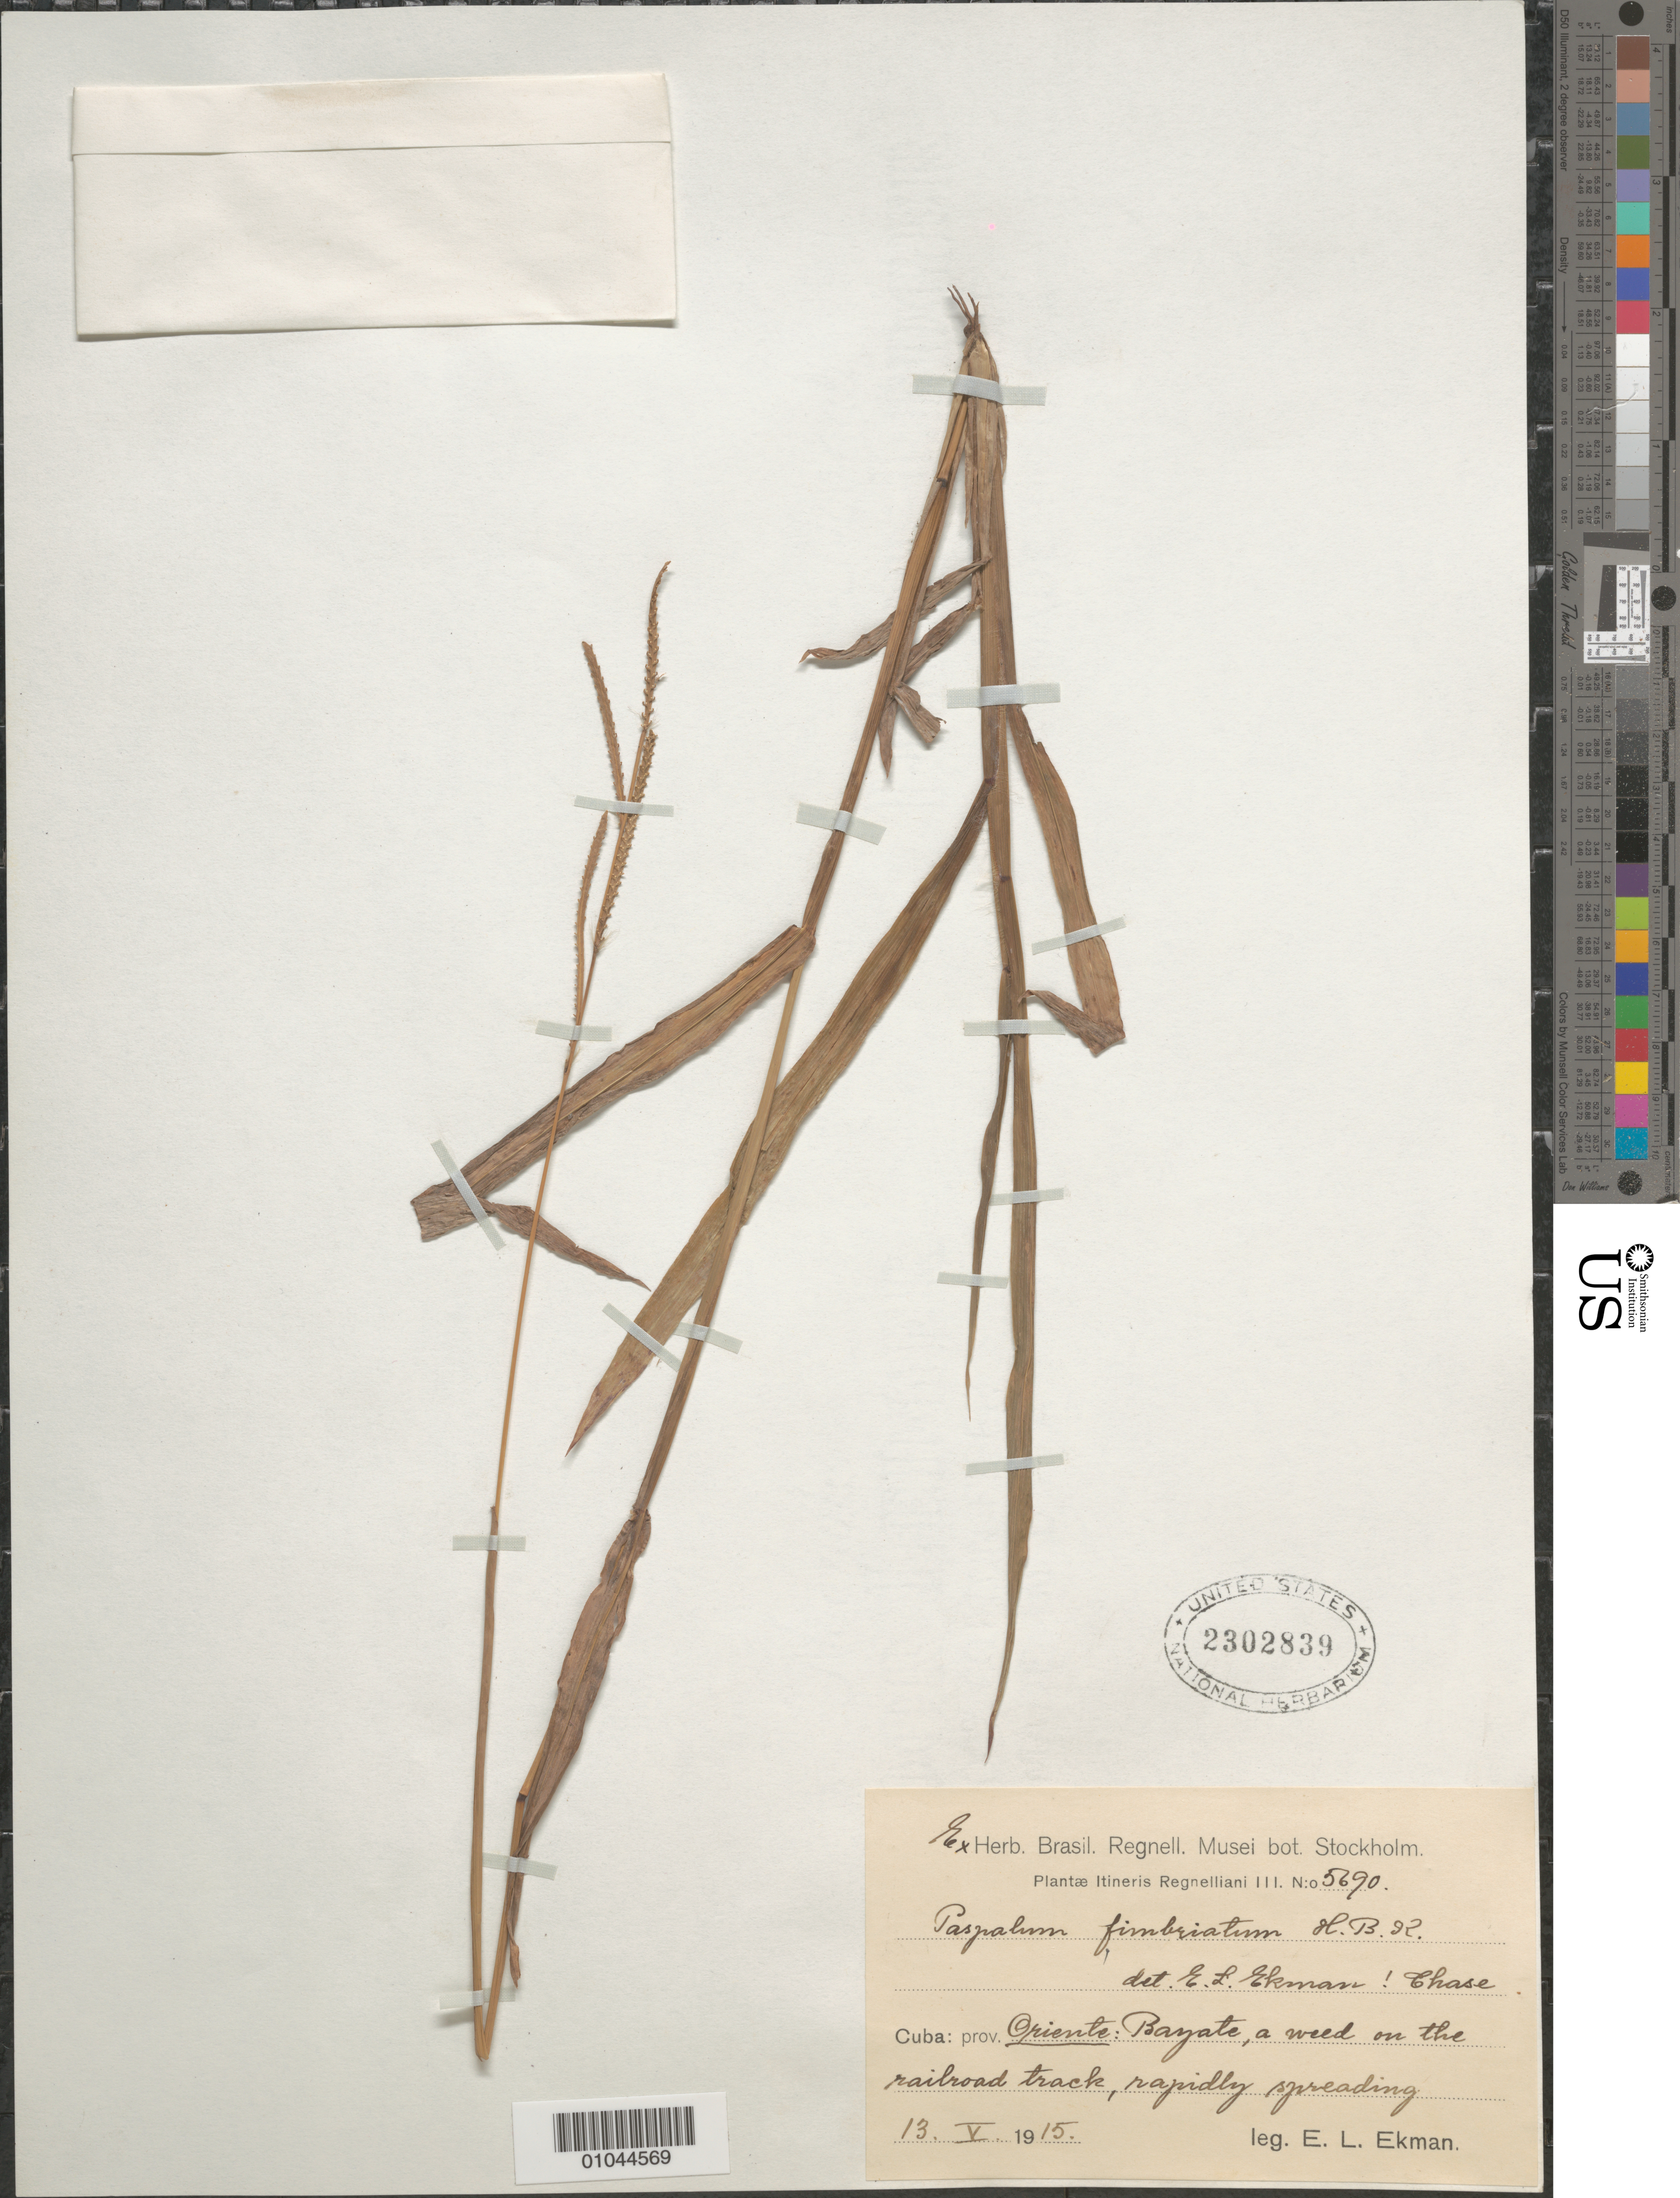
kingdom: Plantae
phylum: Tracheophyta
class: Liliopsida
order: Poales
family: Poaceae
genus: Paspalum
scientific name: Paspalum fimbriatum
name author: Kunth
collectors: E. L. Ekman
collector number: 5690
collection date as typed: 13 May 1915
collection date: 1915-05-13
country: Cuba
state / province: Oriente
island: Cuba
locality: Bayate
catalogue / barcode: US 2302839